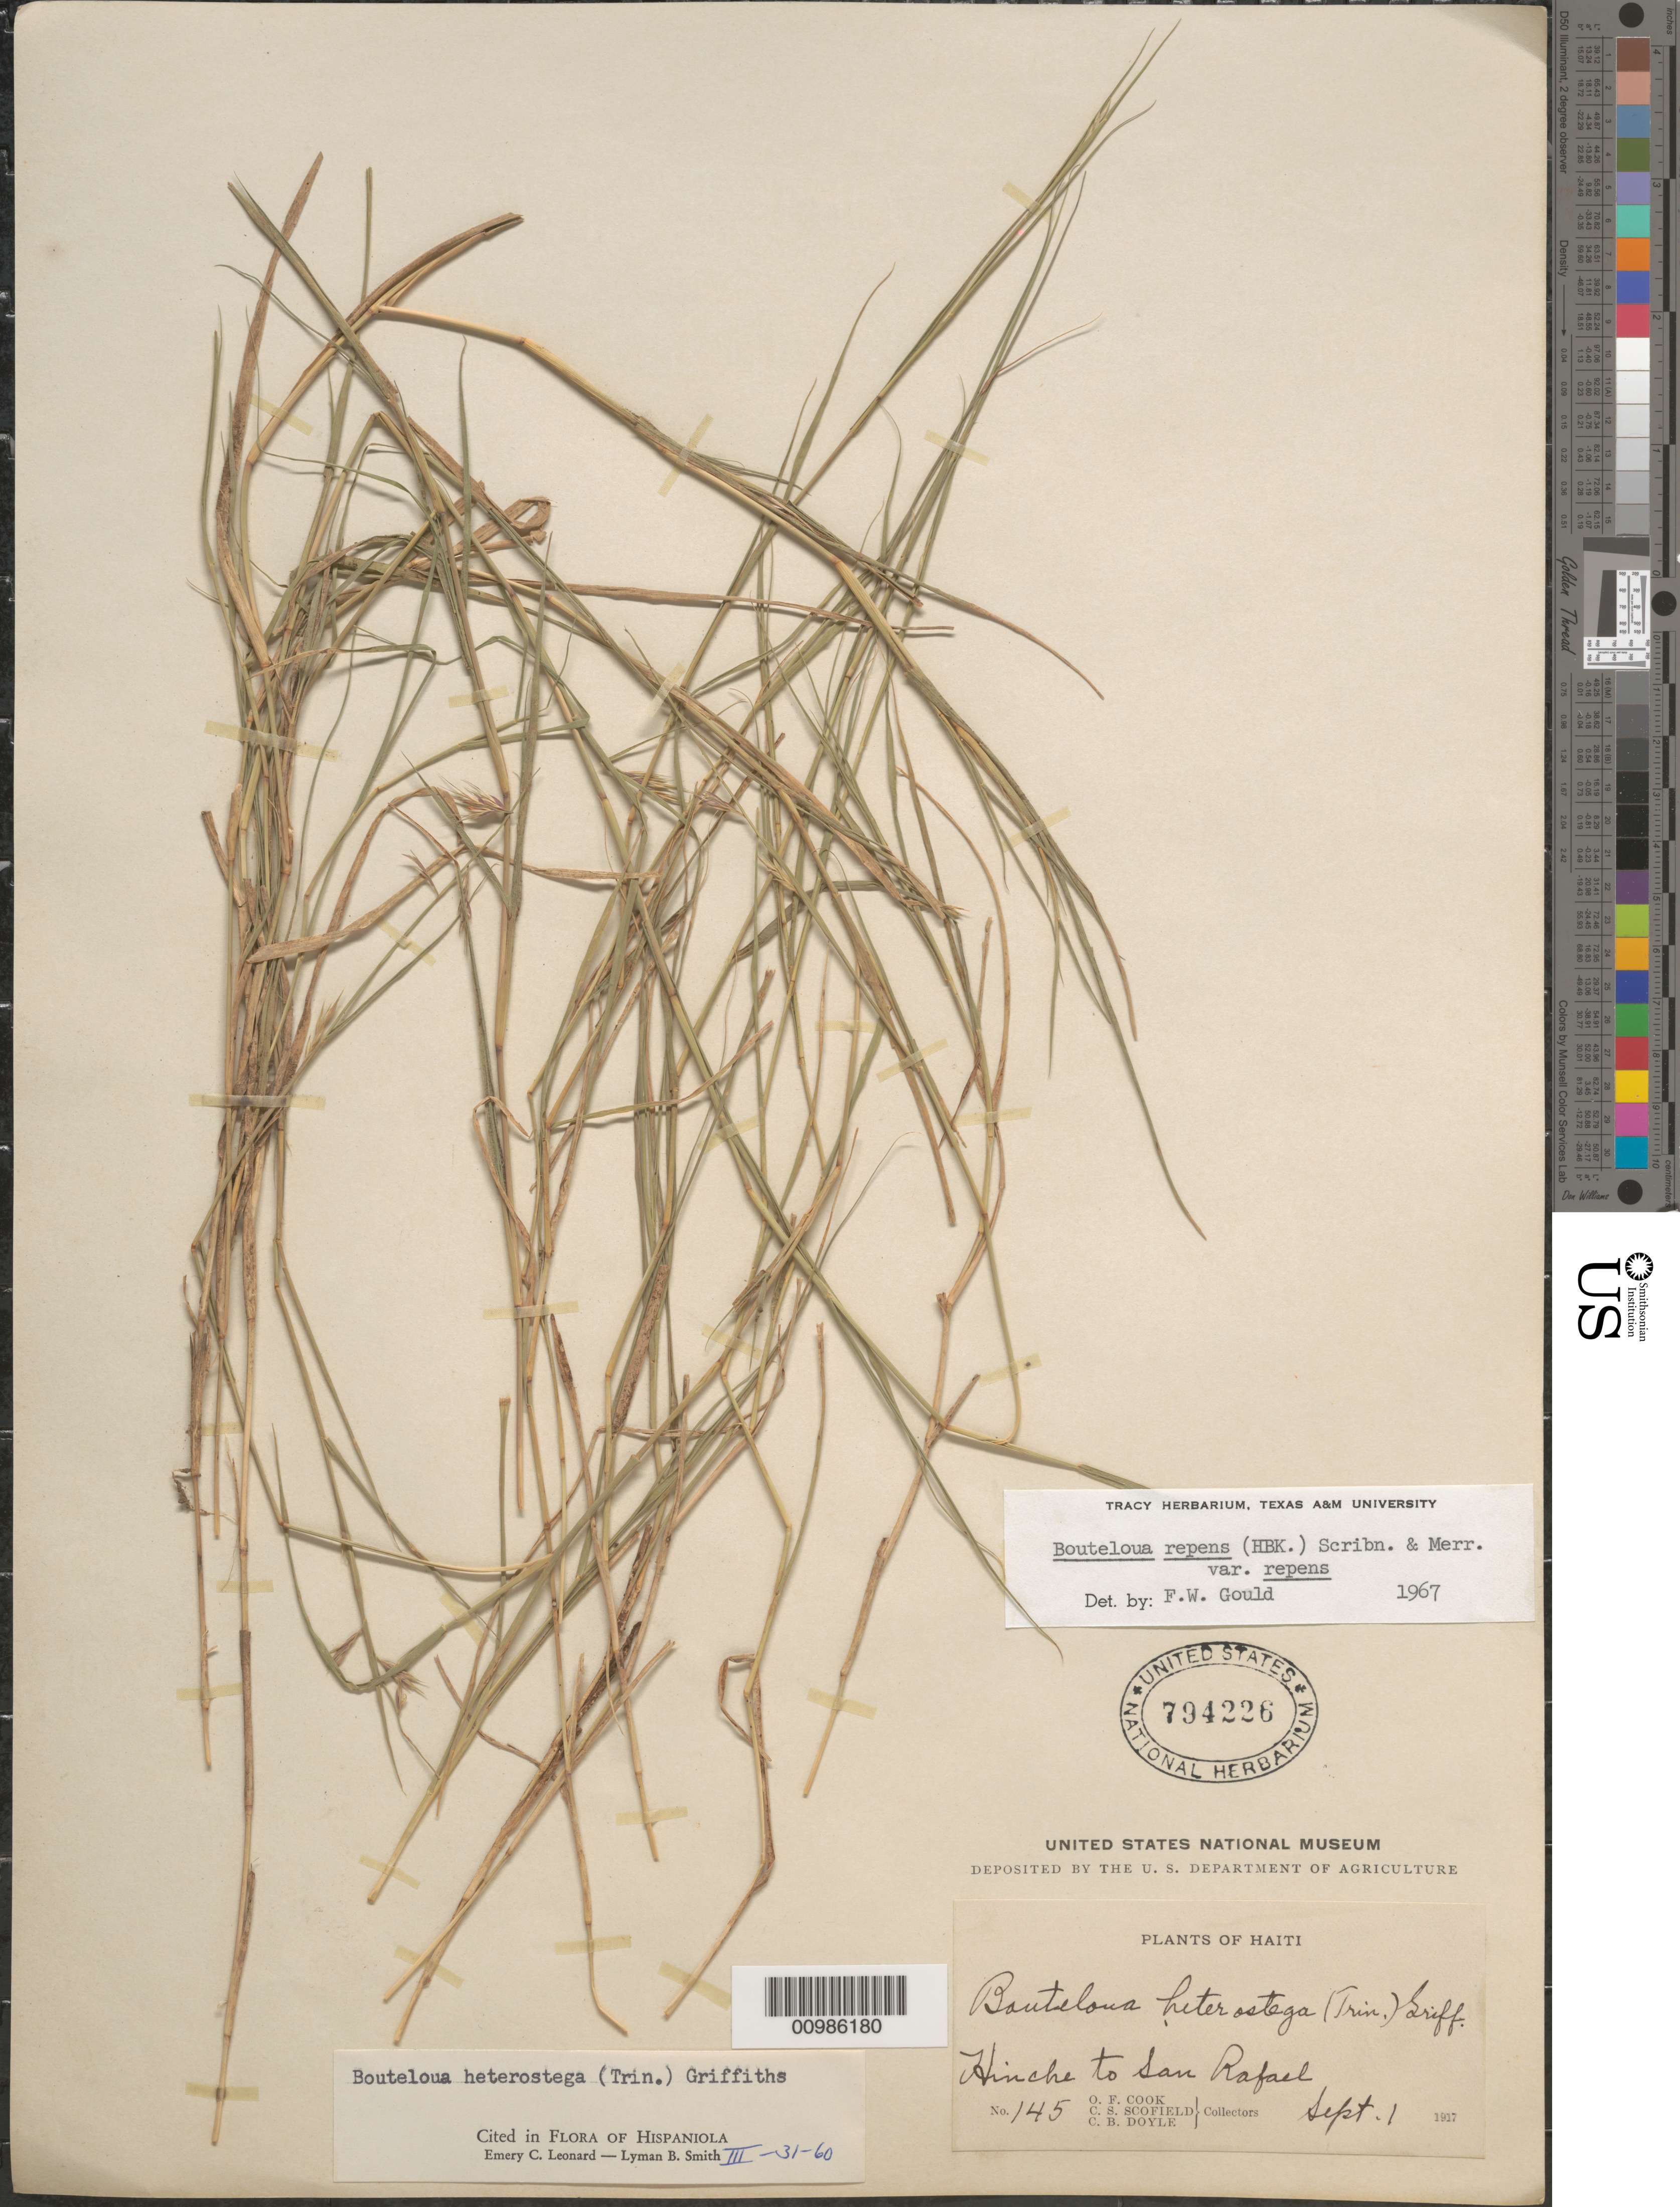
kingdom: Plantae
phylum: Tracheophyta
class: Liliopsida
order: Poales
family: Poaceae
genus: Bouteloua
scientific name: Bouteloua repens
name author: (Kunth) Scribn. & Merr.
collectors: O. F. Cook, C. Scofield & C. Doyle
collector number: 145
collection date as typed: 01 Sep 1917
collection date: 1917-09-01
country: Haiti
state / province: Nord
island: Hispaniola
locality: Hinche to San Rafael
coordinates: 0 N, 0 E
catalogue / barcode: US 794226